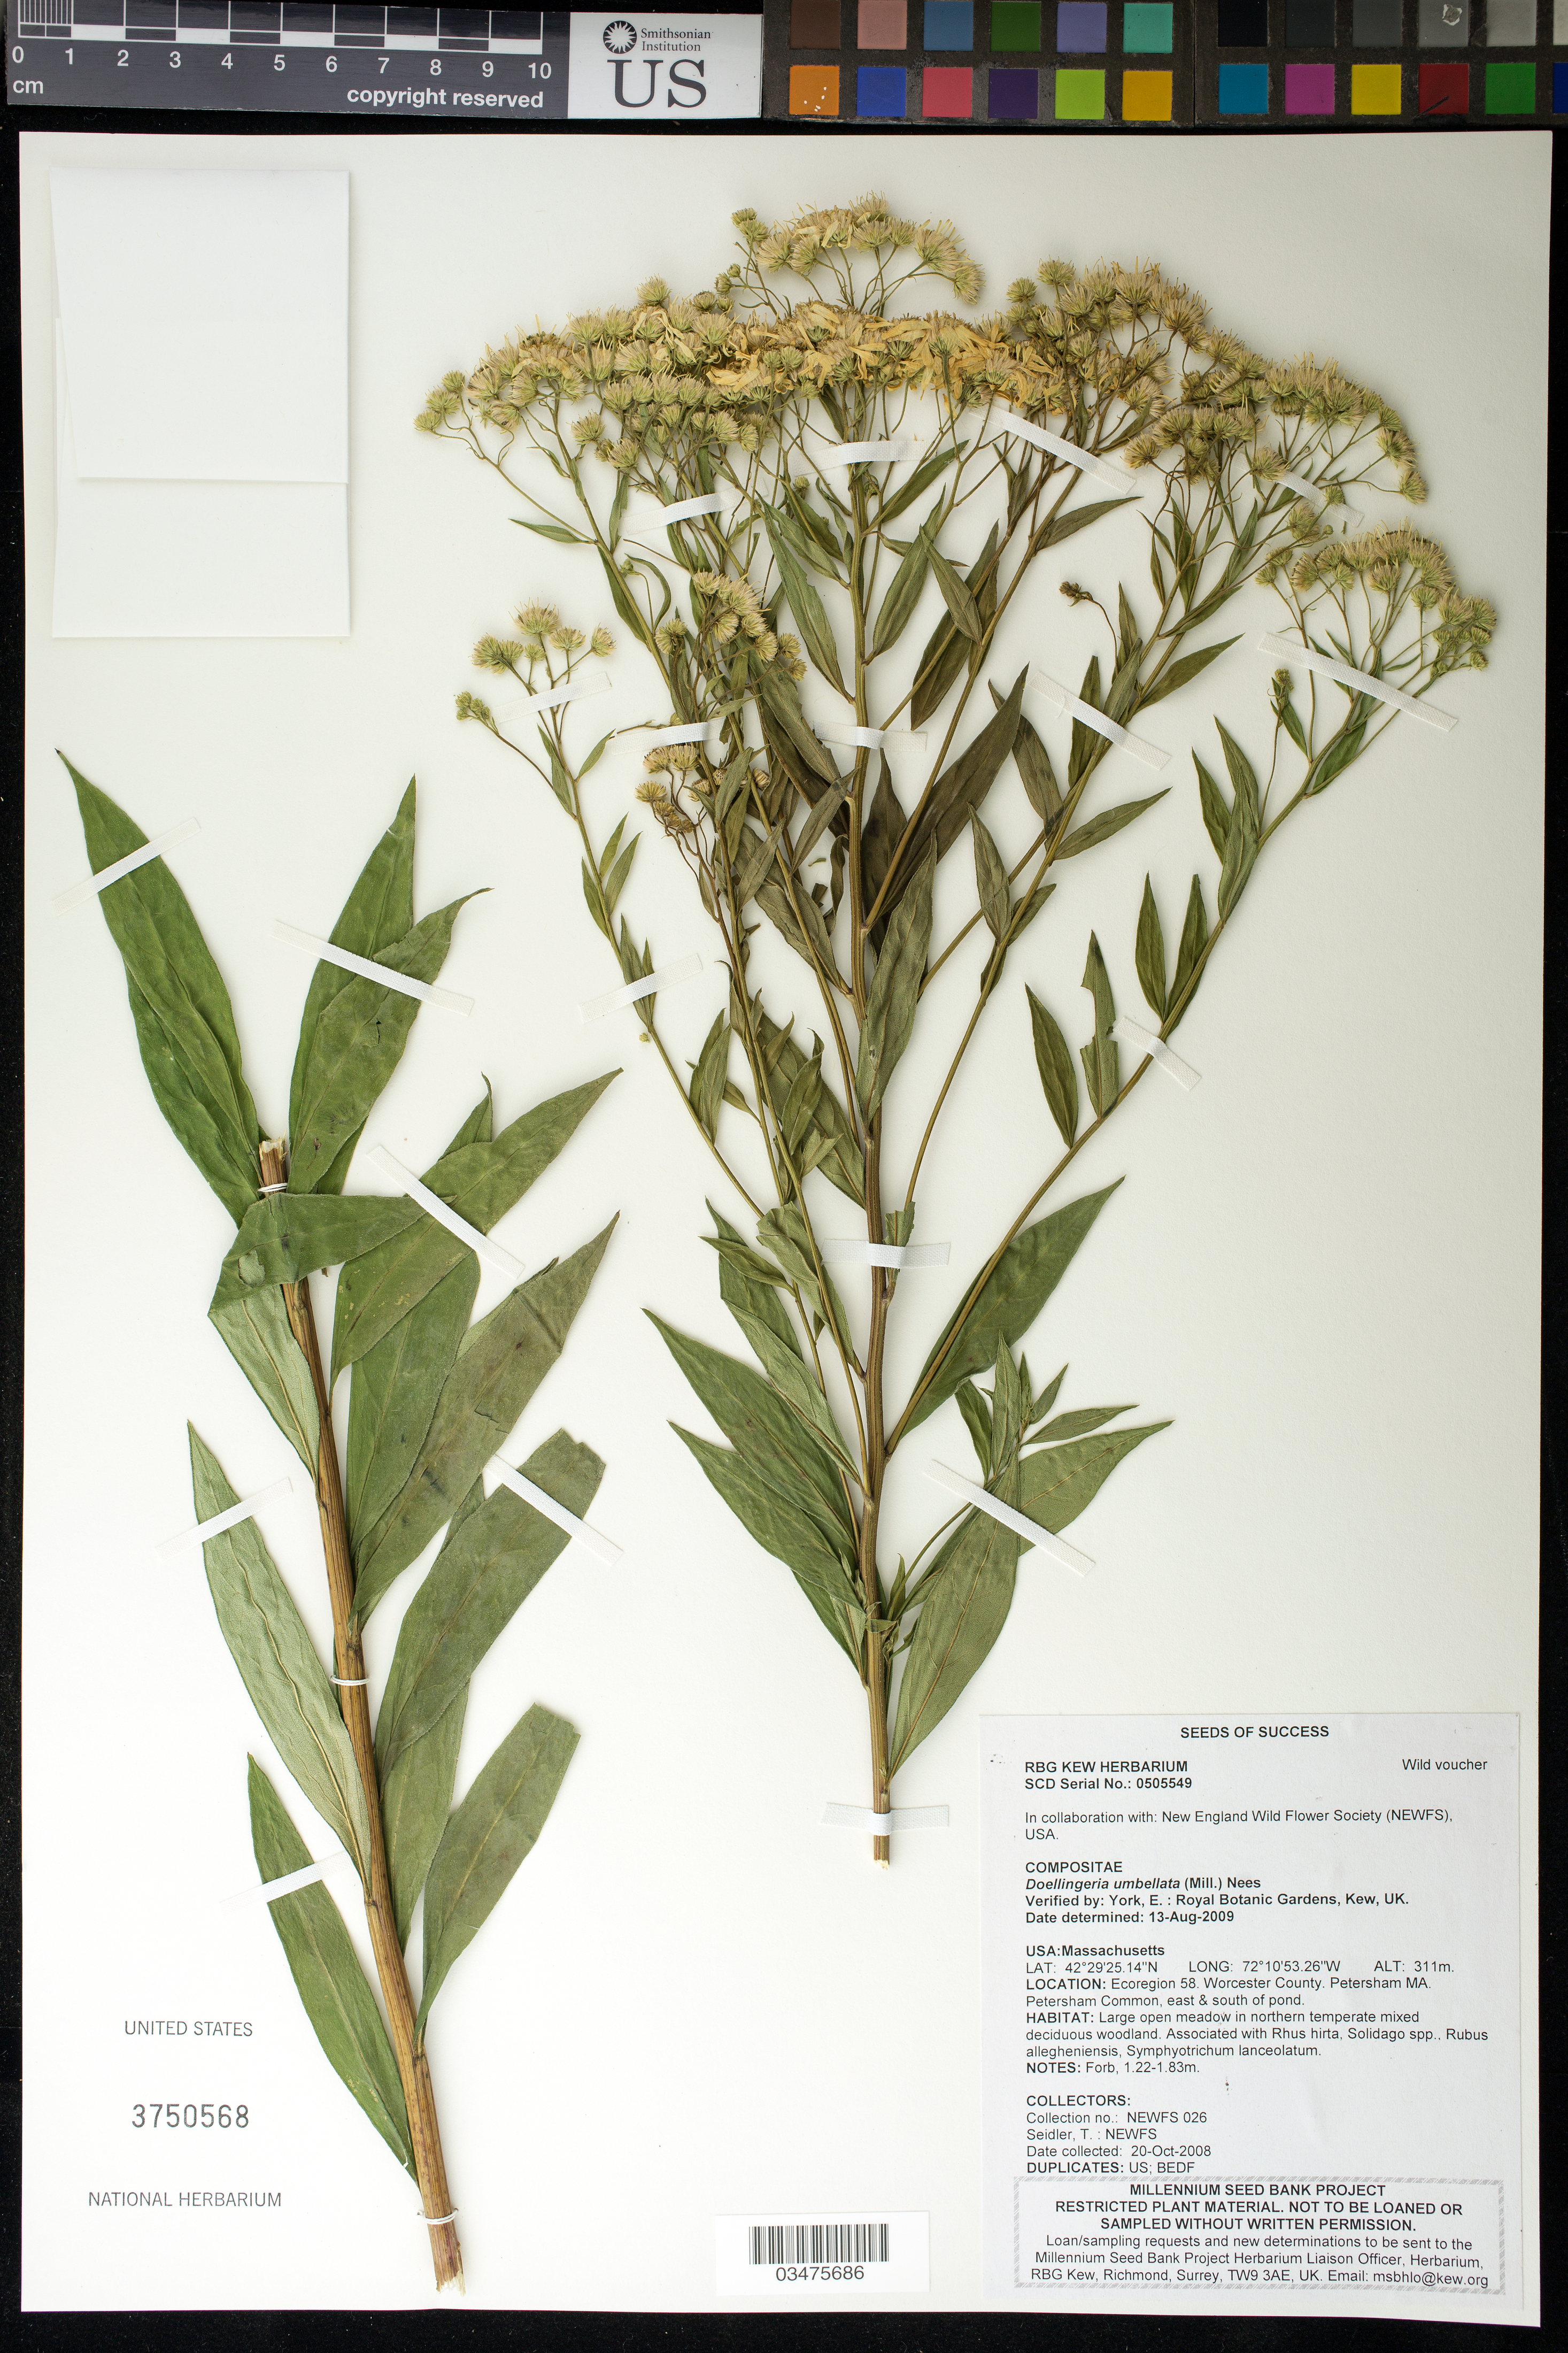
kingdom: Plantae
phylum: Tracheophyta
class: Magnoliopsida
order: Asterales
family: Asteraceae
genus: Doellingeria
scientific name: Doellingeria umbellata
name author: (Mill.) Nees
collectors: T. Seidler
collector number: NEWFS 026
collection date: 2008-10-20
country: United States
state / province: Massachusetts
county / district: Worcester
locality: Petersham, Petersham Common, east and south of pond.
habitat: Large open meadow in northern temperate mixed deciduous woodland.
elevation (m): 311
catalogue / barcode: US 3750568